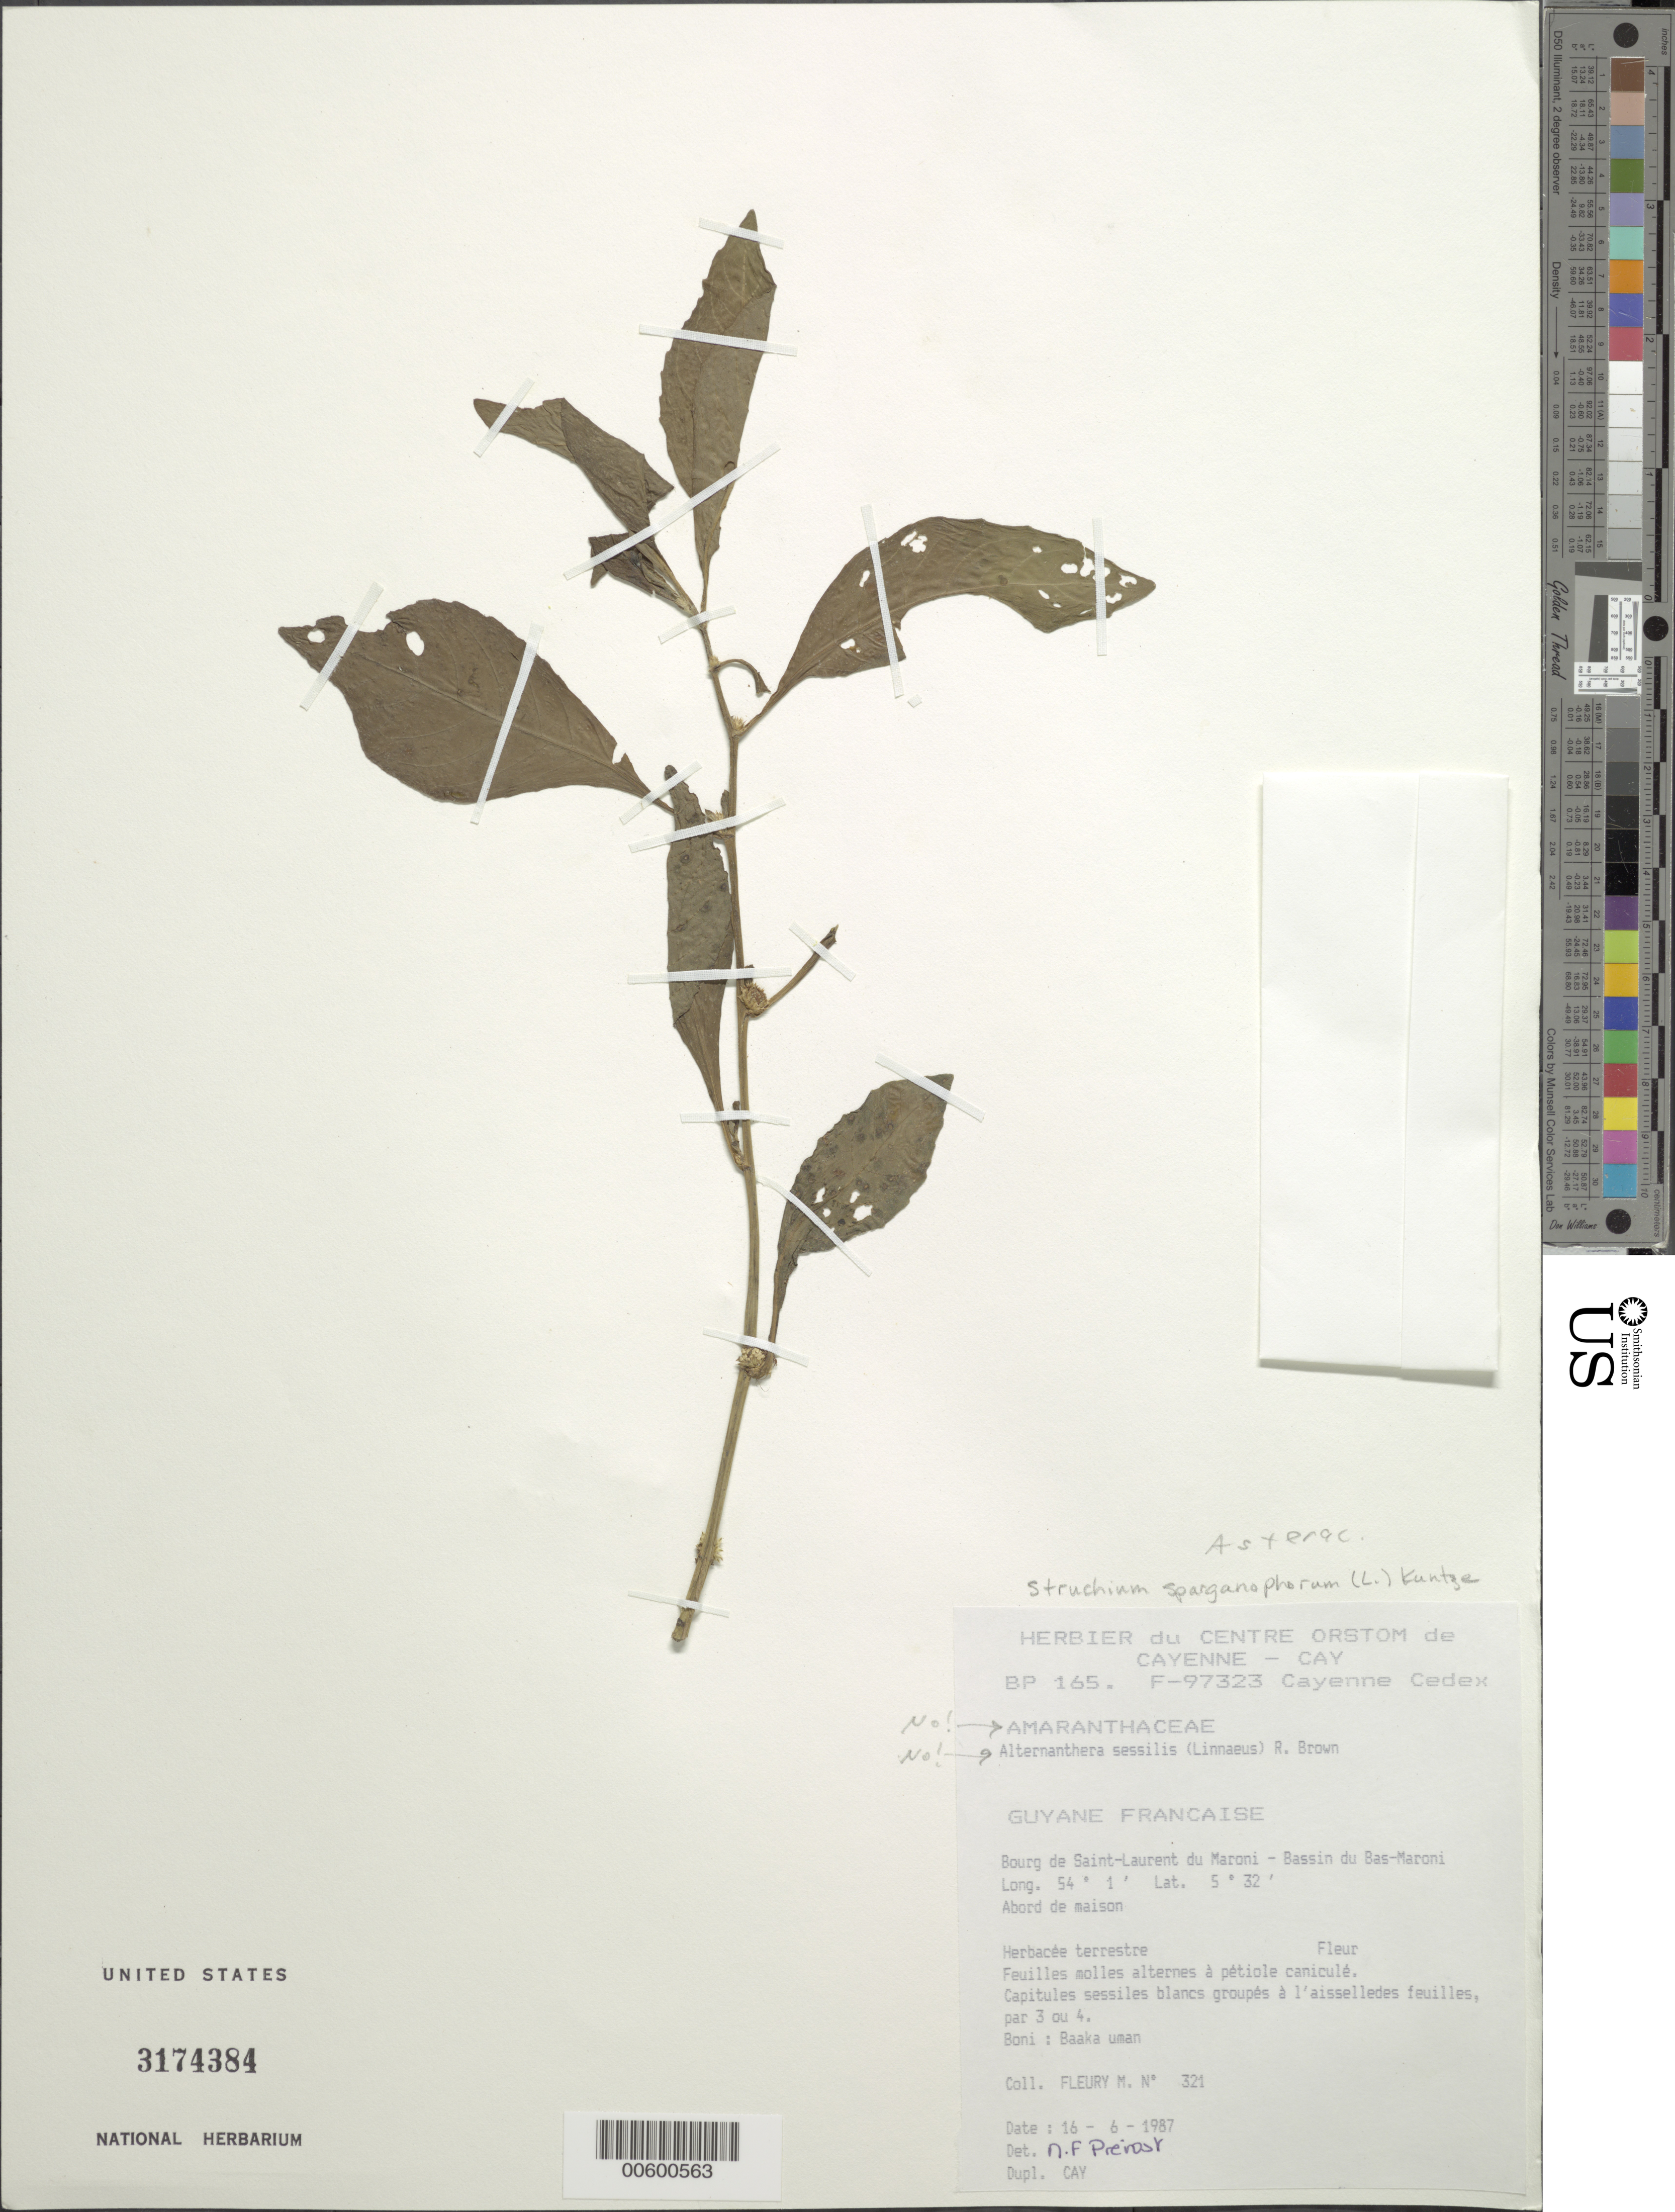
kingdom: Plantae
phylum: Tracheophyta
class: Magnoliopsida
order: Asterales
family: Asteraceae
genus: Struchium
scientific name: Struchium sparganophorum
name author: (L.) Kuntze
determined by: Prévost, M.-F.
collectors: M. Fleury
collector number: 321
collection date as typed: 16-Jun-87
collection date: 1987-06-16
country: French Guiana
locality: Commune de Saint-Laurent du Maroni, Bassin du Bas-Maroni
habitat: Near house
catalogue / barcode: US 3174384